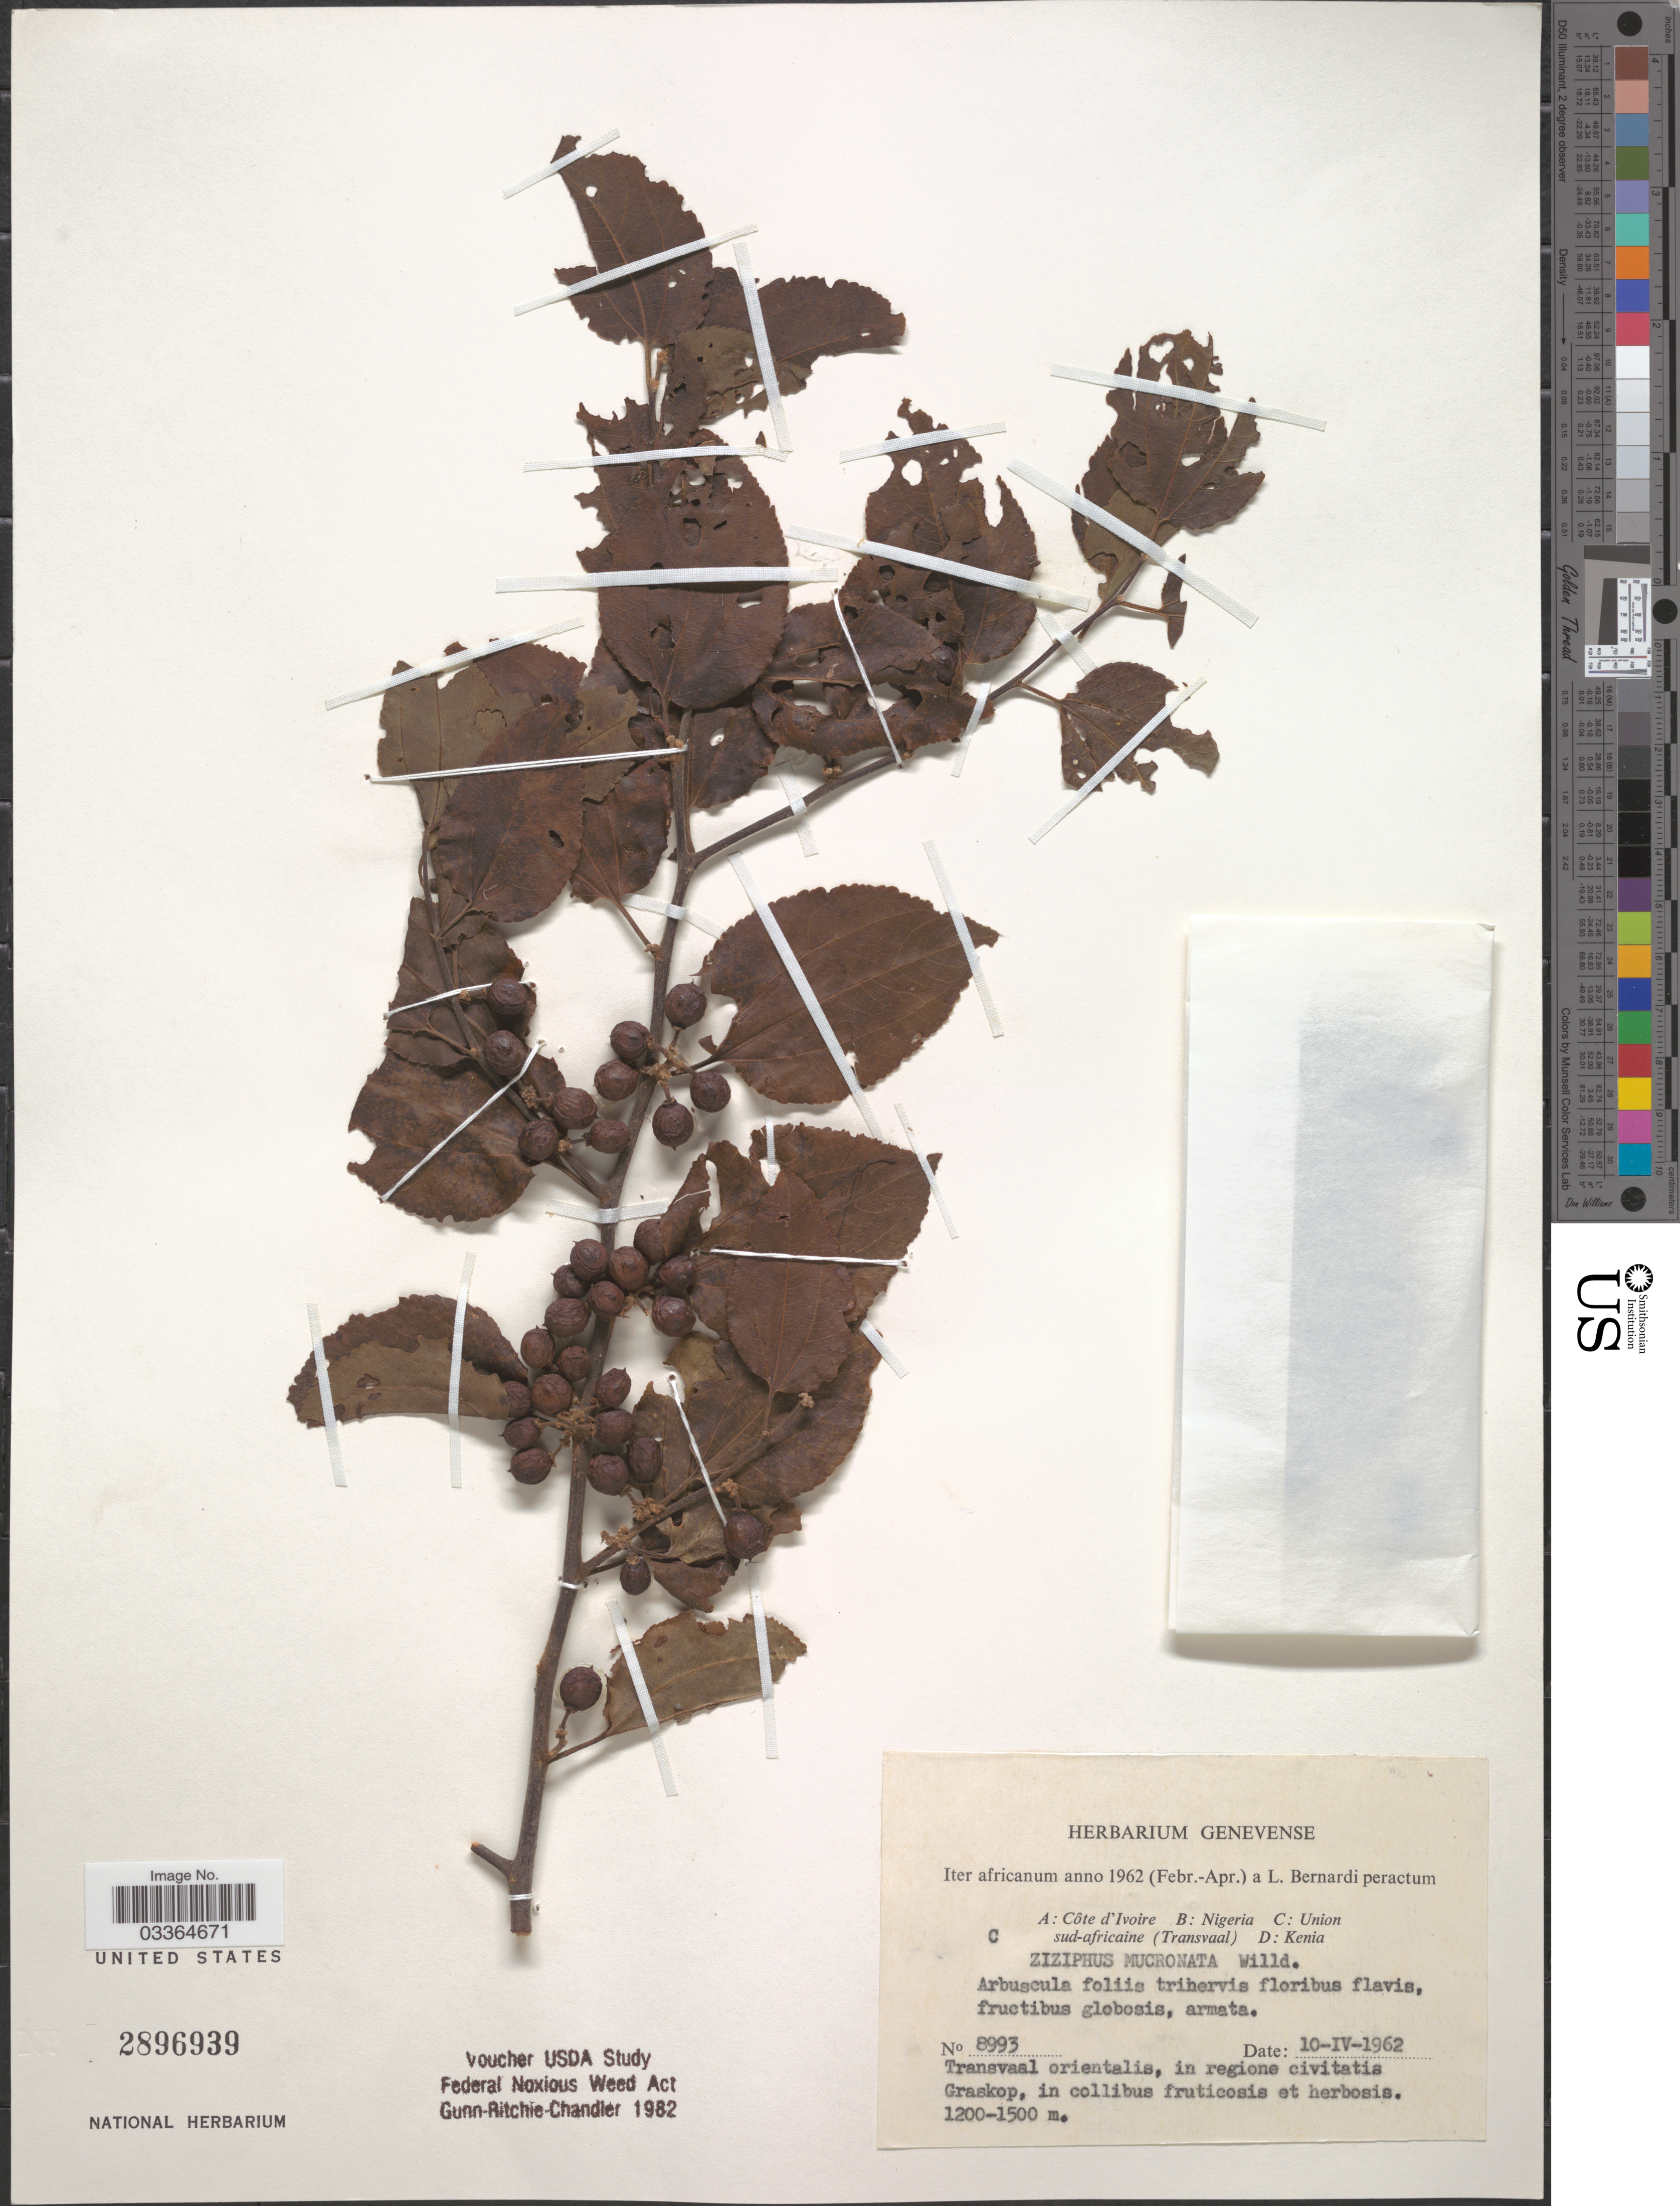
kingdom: Plantae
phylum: Tracheophyta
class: Magnoliopsida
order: Rosales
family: Rhamnaceae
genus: Ziziphus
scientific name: Ziziphus mucronata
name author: Willd.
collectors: L. Bernardi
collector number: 8993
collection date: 1962-04-10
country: South Africa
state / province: Mpumalanga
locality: Transvaal orientalis, in regione civitatis Graskop.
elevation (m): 1200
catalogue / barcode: US 2896939